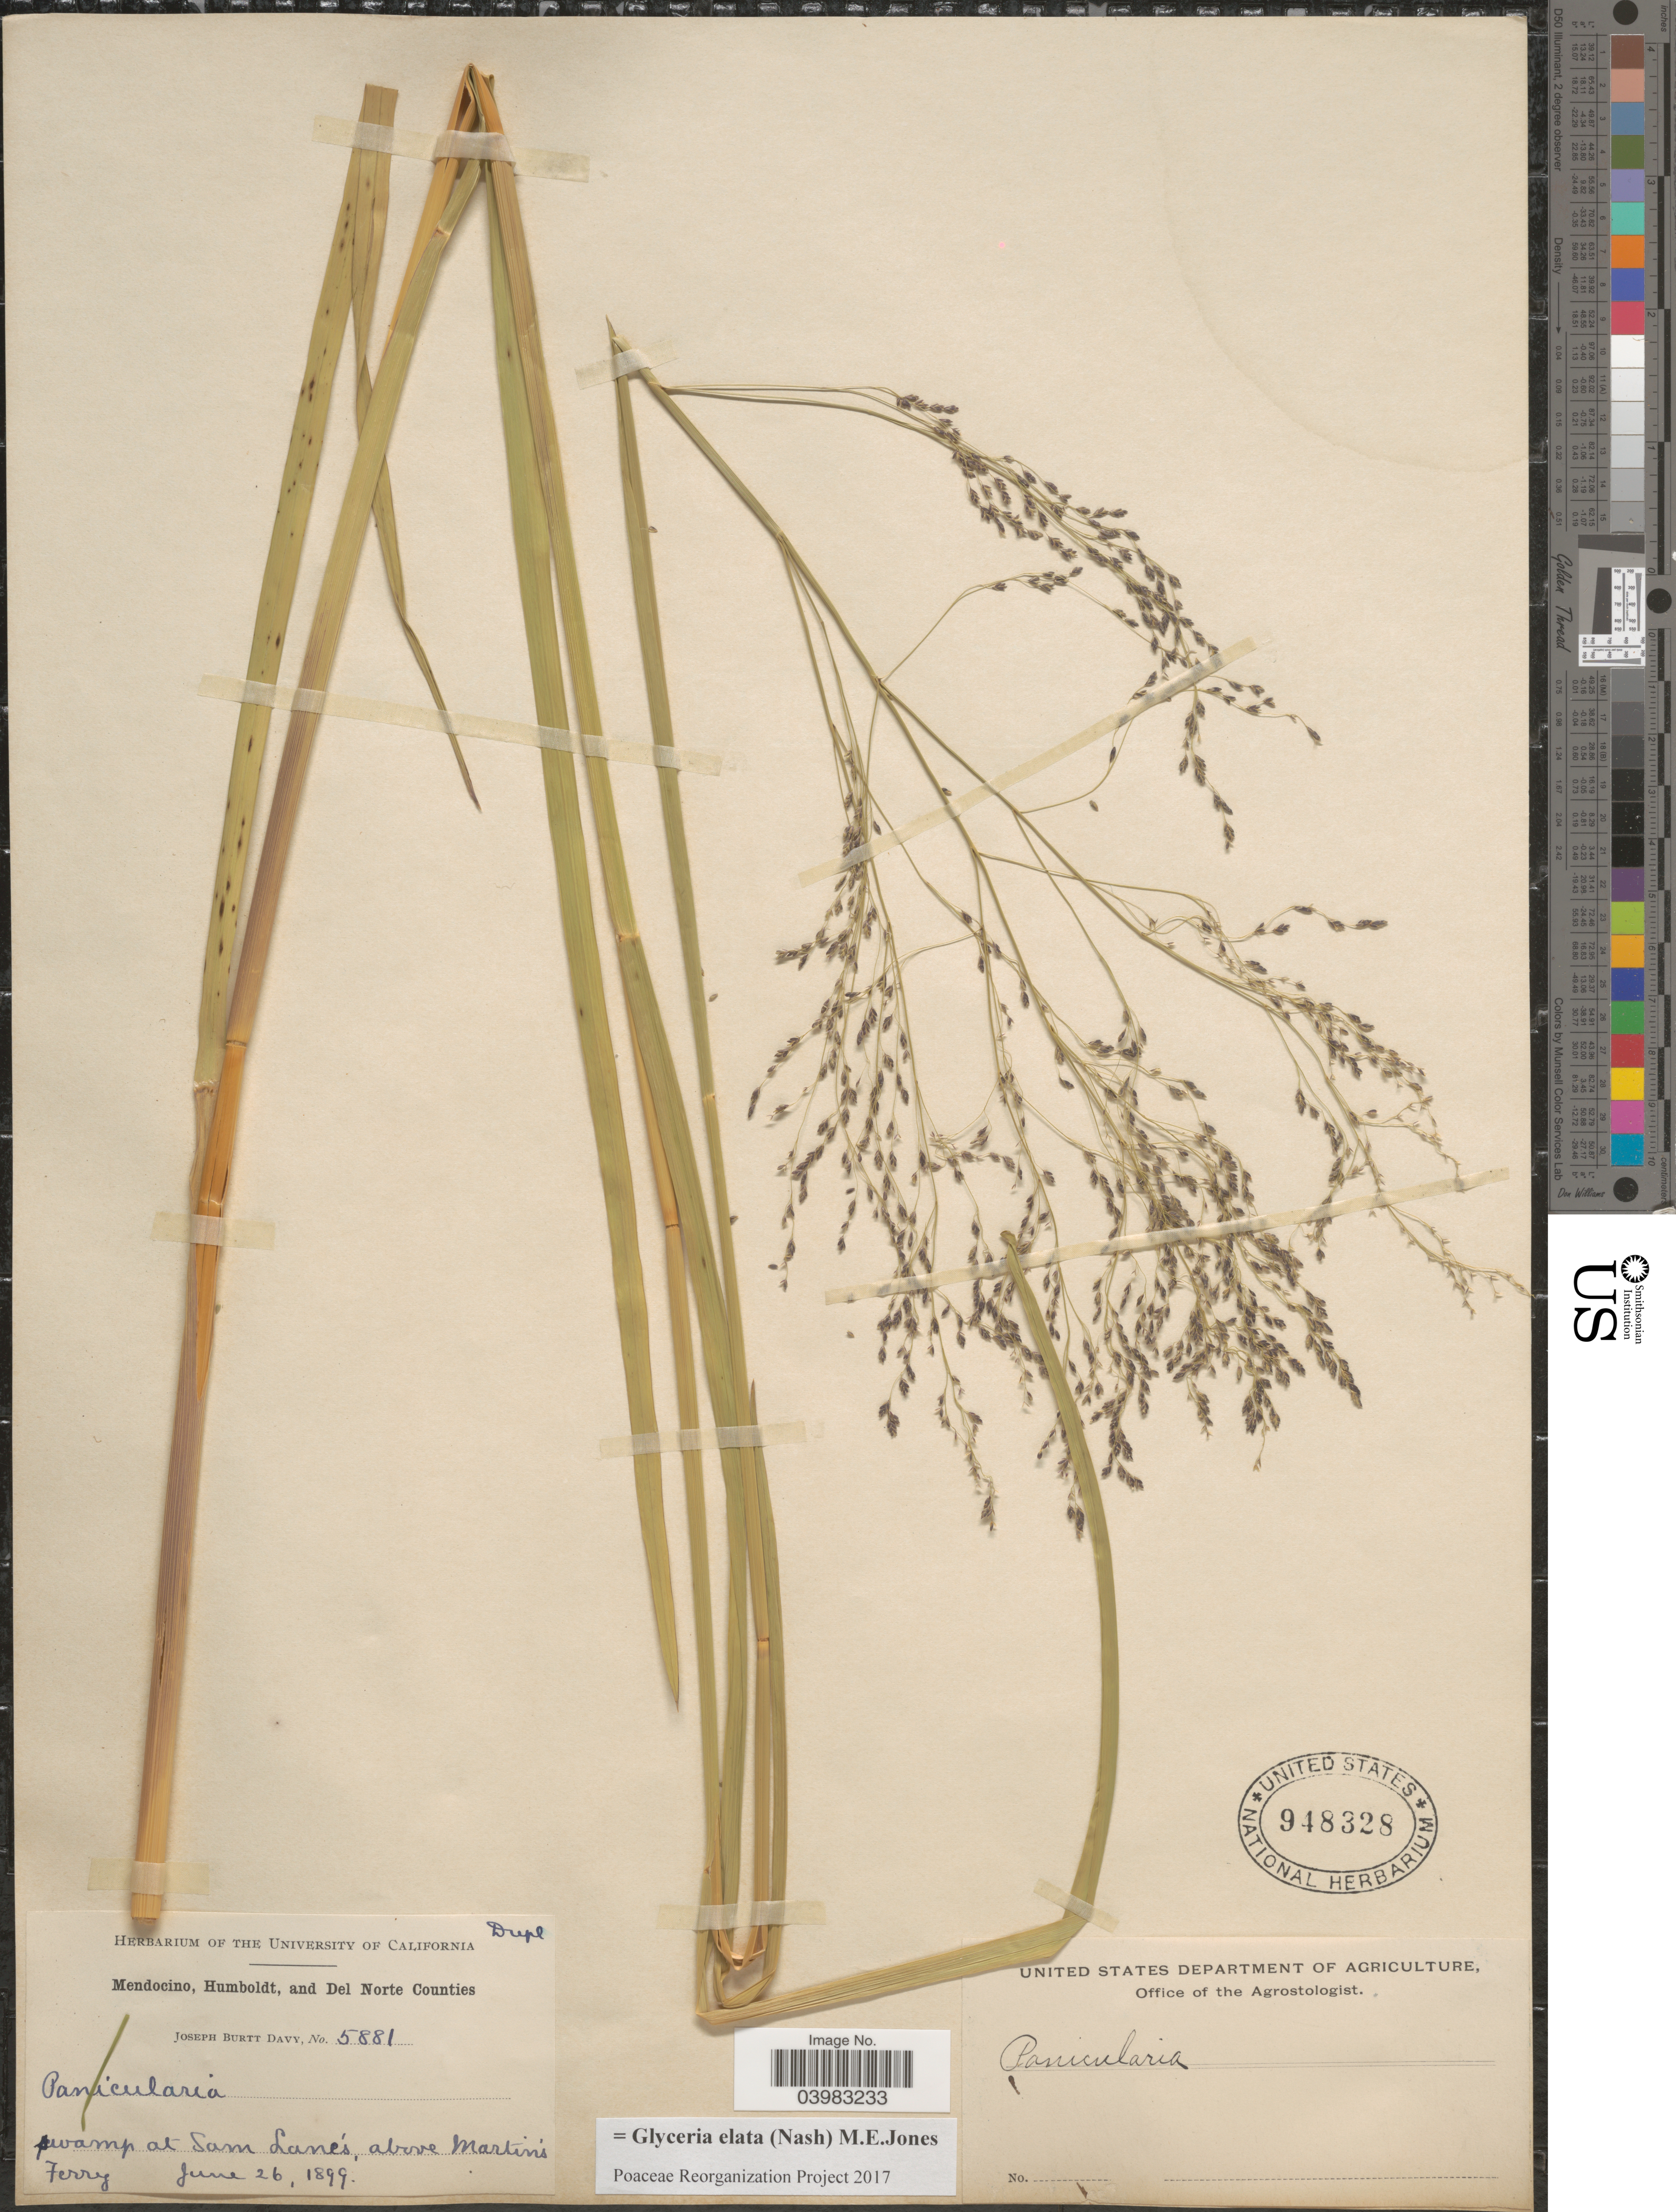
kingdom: Plantae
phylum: Tracheophyta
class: Liliopsida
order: Poales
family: Poaceae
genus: Glyceria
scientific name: Glyceria elata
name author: (Nash) M.E. Jones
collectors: J. Burtt Davy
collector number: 5881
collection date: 1899-06-26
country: United States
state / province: California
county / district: Mendocino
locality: Mendocino, Humboldt, and Del Norte Counties. Swamp at Sam Lane's, above Martin's Ferry.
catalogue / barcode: US 948328